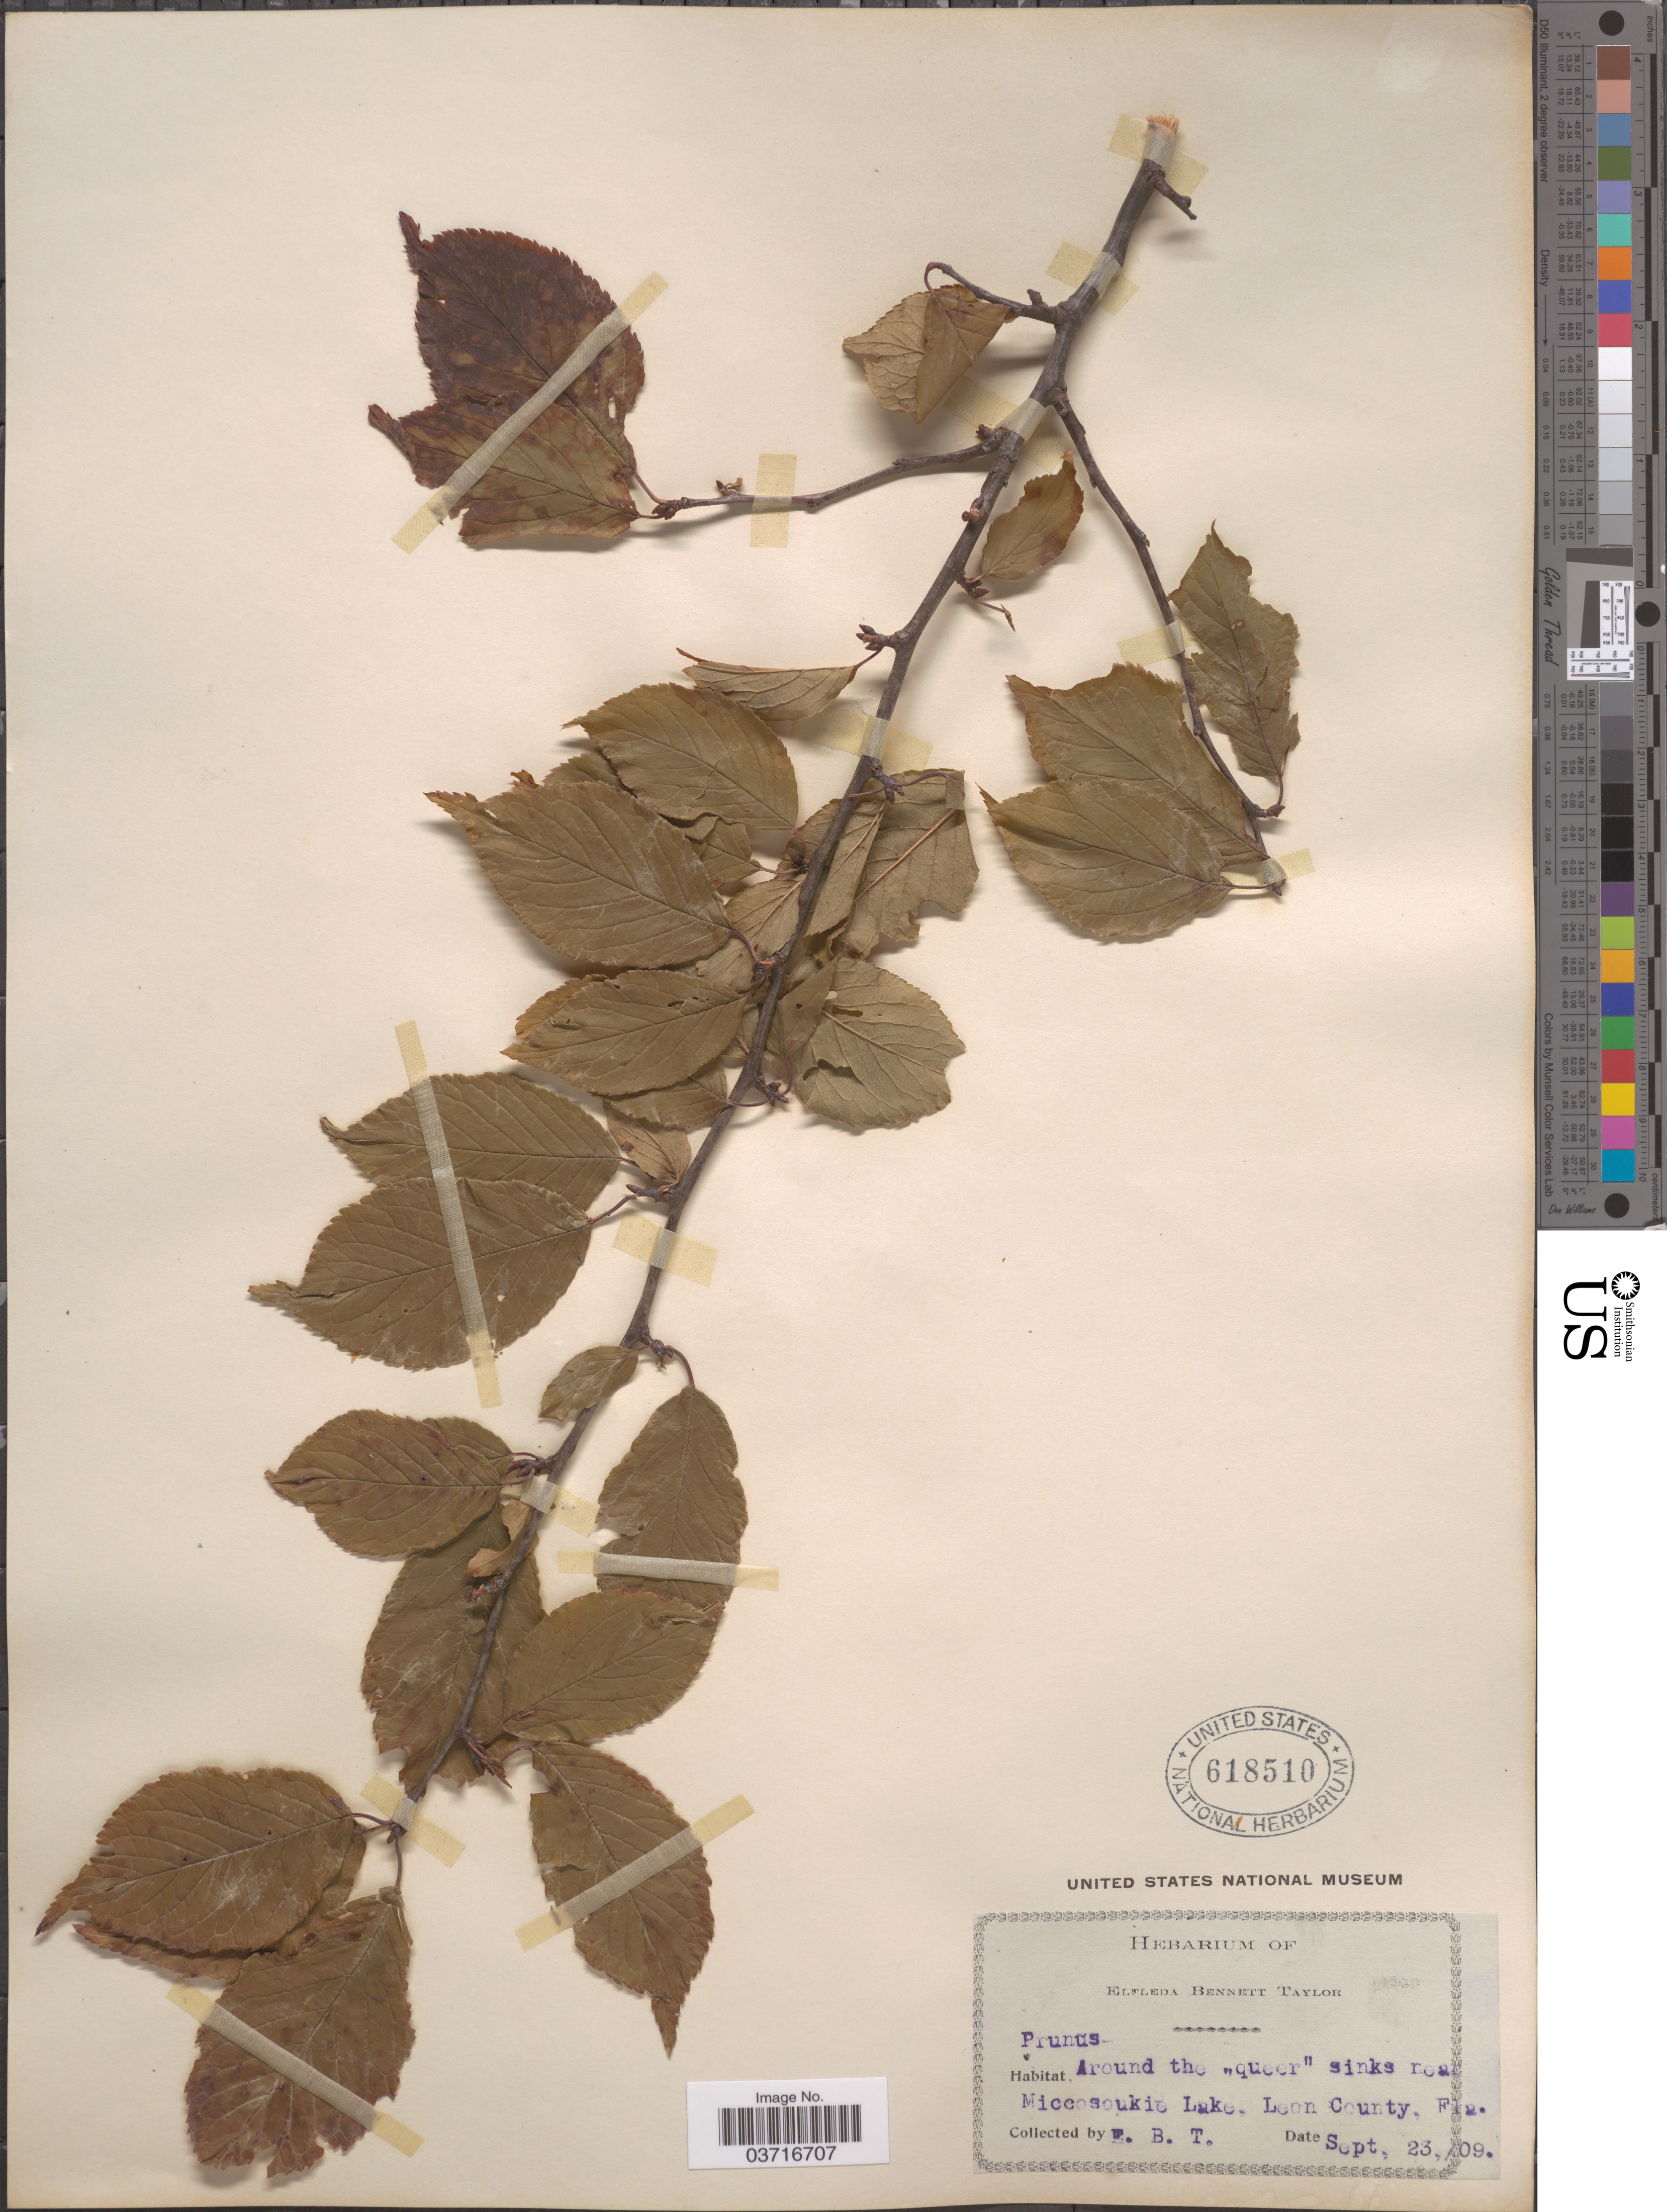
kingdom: Plantae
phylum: Tracheophyta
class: Magnoliopsida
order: Rosales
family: Rosaceae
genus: Prunus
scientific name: Prunus sp.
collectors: E. B. Taylor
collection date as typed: Transcribed d/m/y: 23/9/9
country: United States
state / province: Florida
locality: Around the "queer" sinks road. Miccosoukio Lake, Leon County.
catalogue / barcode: US 618510